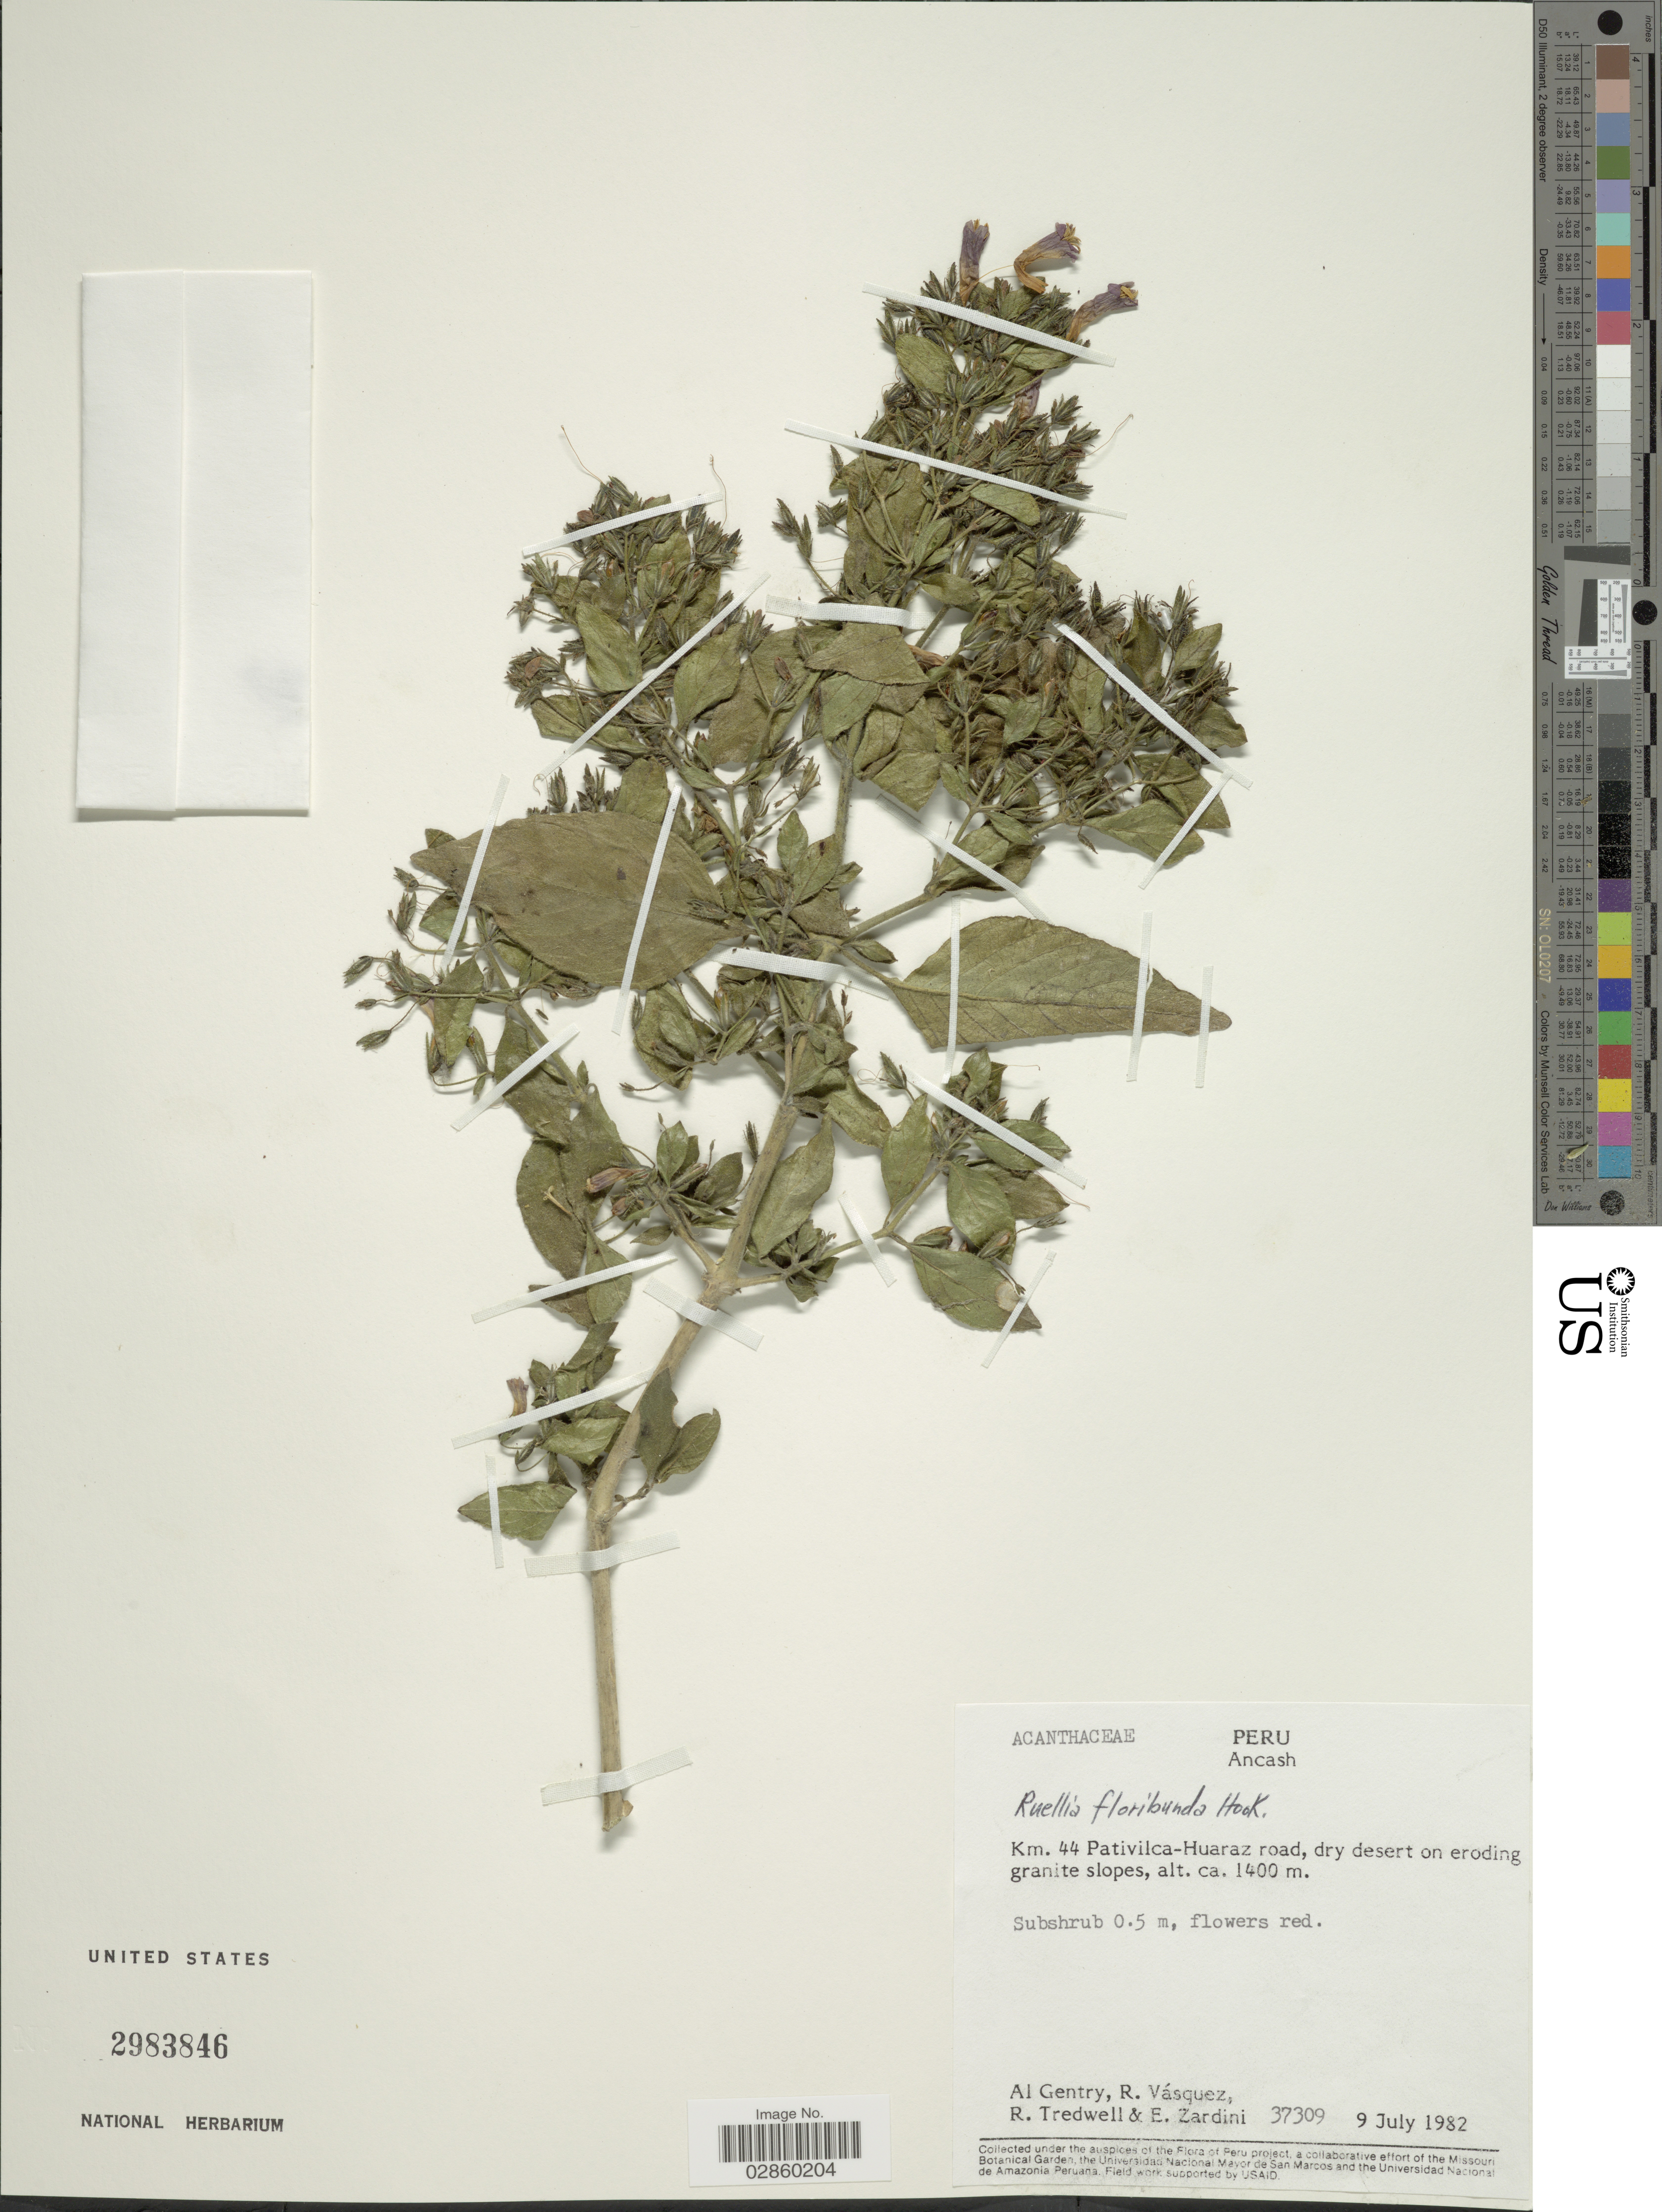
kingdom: Plantae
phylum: Tracheophyta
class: Magnoliopsida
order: Lamiales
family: Acanthaceae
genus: Ruellia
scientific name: Ruellia floribunda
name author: Hook.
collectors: A. H. Gentry, R. Vásquez, R. Tredwell & E. Zardini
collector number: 37309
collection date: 1982-07-09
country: Peru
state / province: Ancash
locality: Km. 44 Pativilca-Huaraz road.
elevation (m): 1400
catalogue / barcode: US 2983846